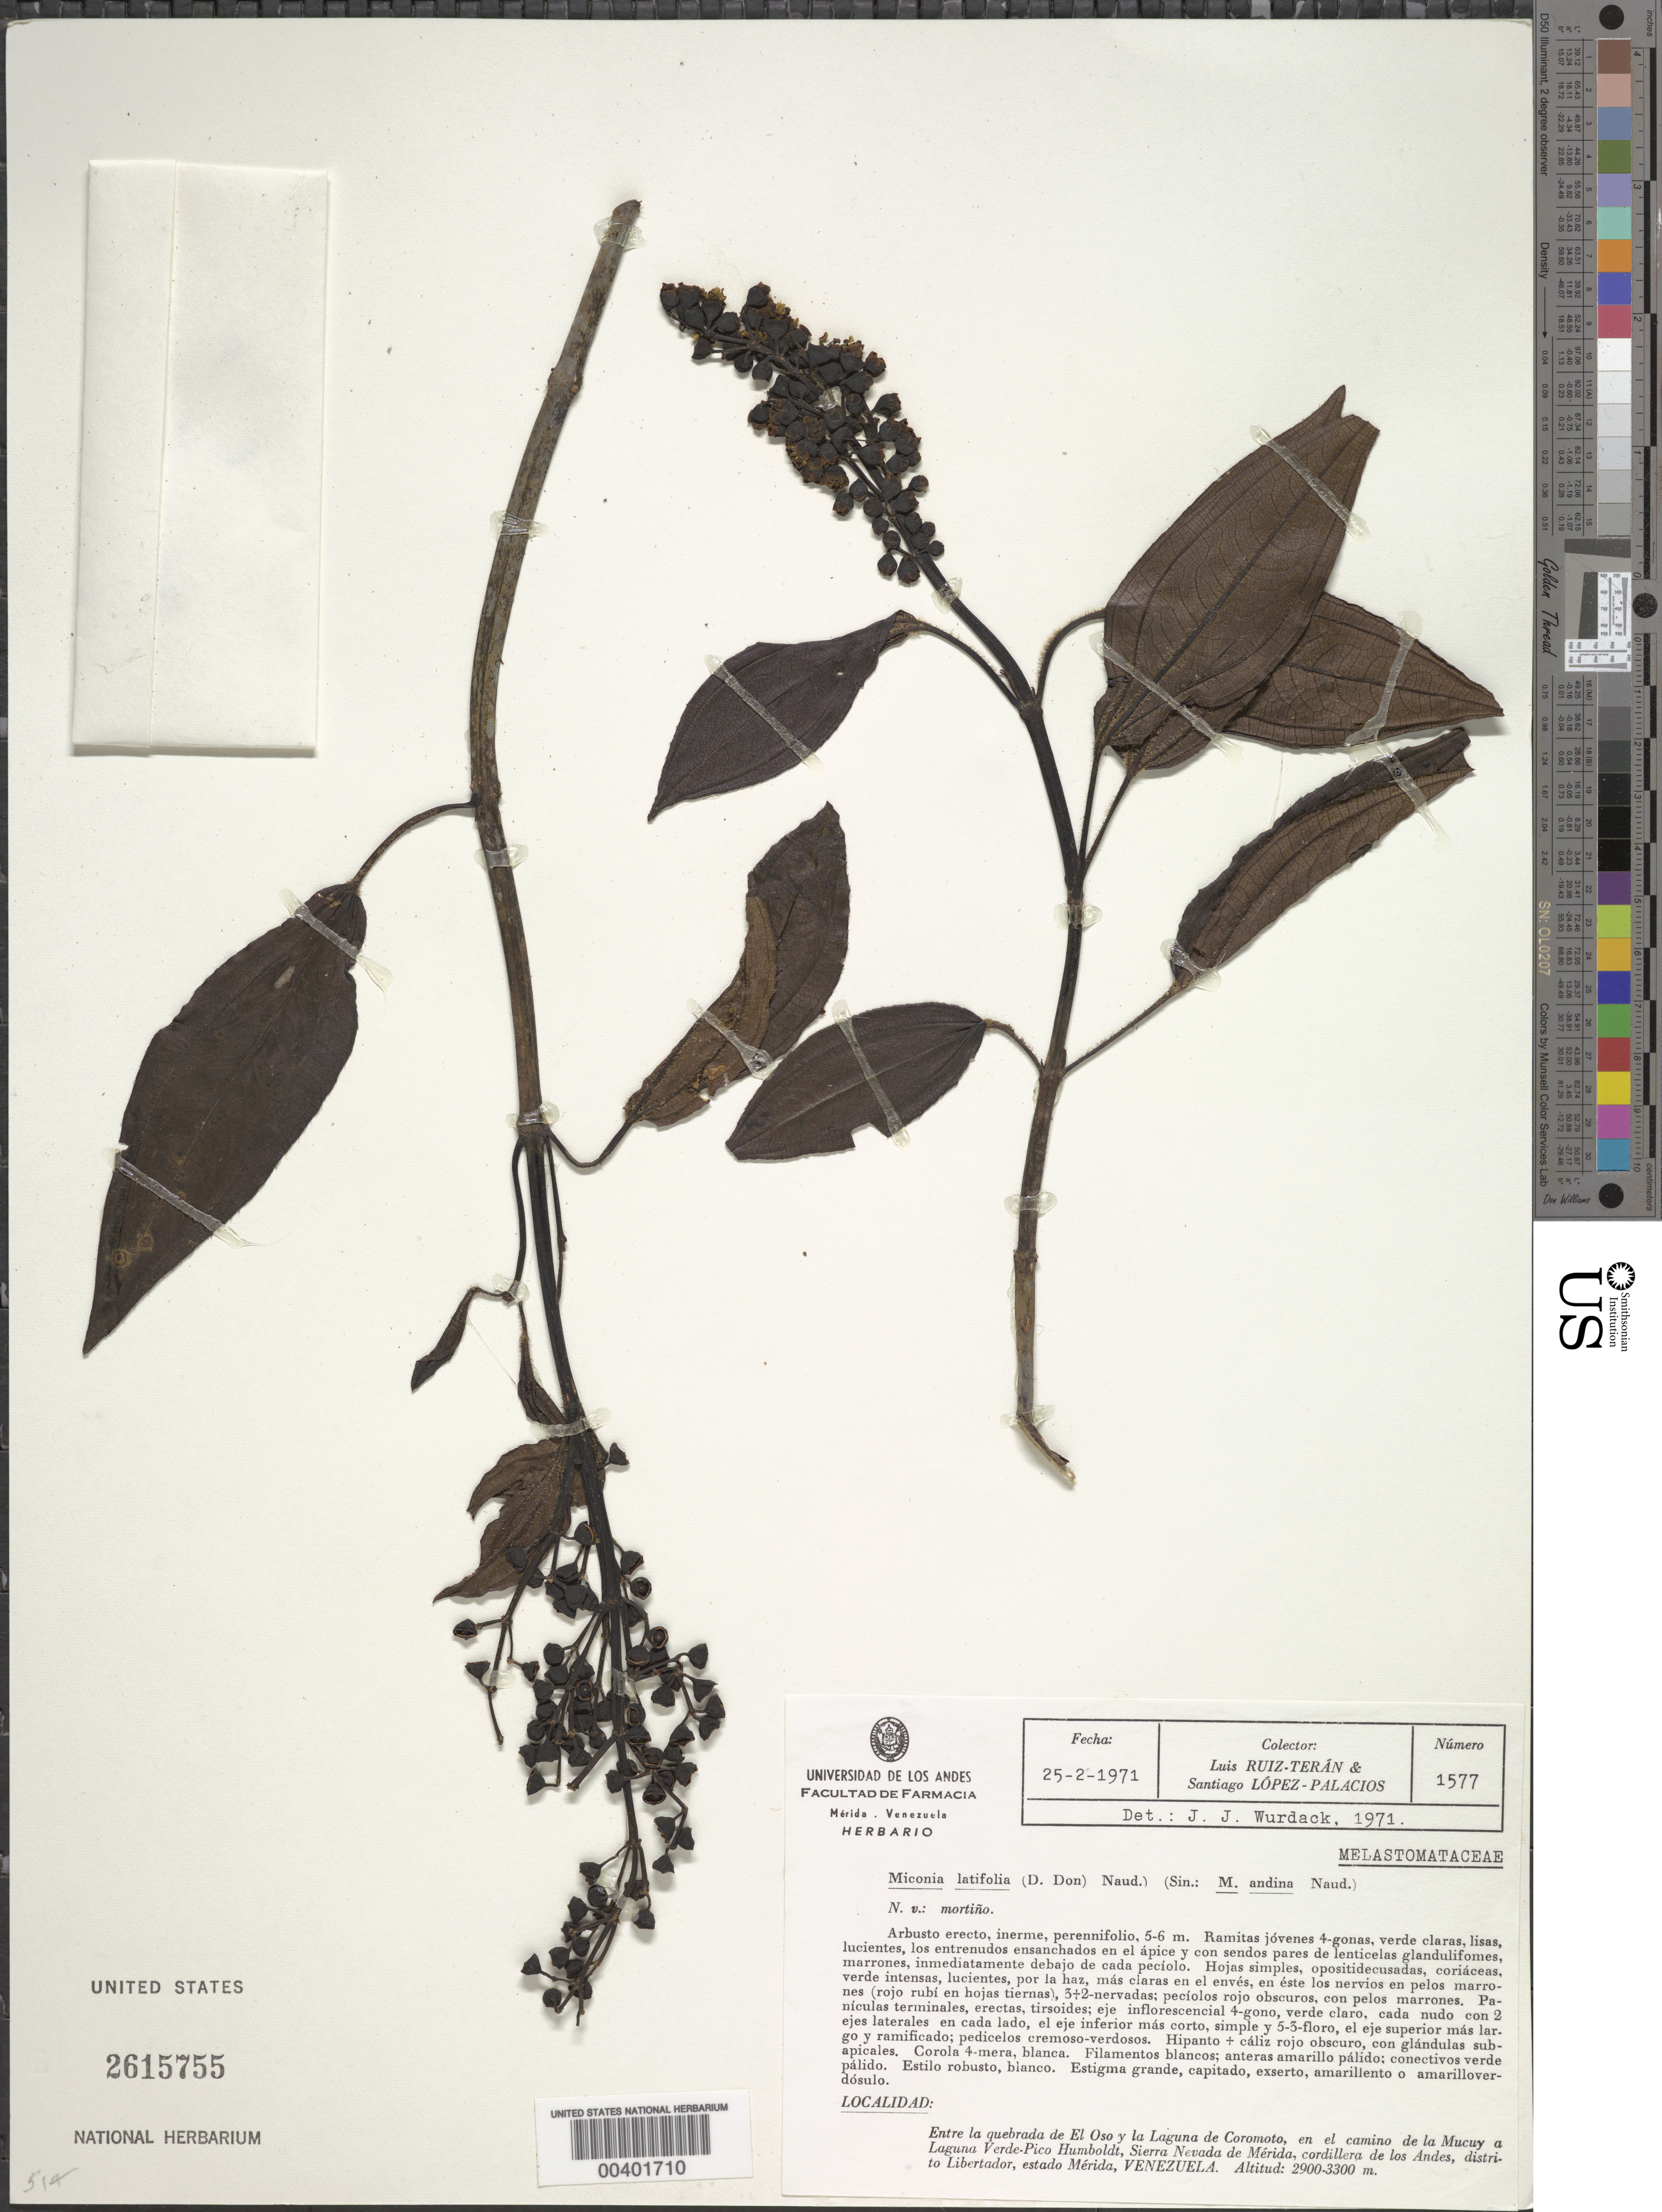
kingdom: Plantae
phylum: Tracheophyta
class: Magnoliopsida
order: Myrtales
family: Melastomataceae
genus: Miconia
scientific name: Miconia latifolia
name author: (D. Don) Naudin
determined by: Wurdack, John J., (US), US (UNITED STATES)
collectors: L. E. Ruíz-Terán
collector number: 1577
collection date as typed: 25 Feb 1971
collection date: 1971-02-25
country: Venezuela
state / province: Mérida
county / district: Libertador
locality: Entre la Qda. de El Oso y La Lag. de Coromoto, en el camino de La Mucuy a Lag. Verde-Pico Humbolt. Coromoto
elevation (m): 2900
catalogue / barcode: US 2615755